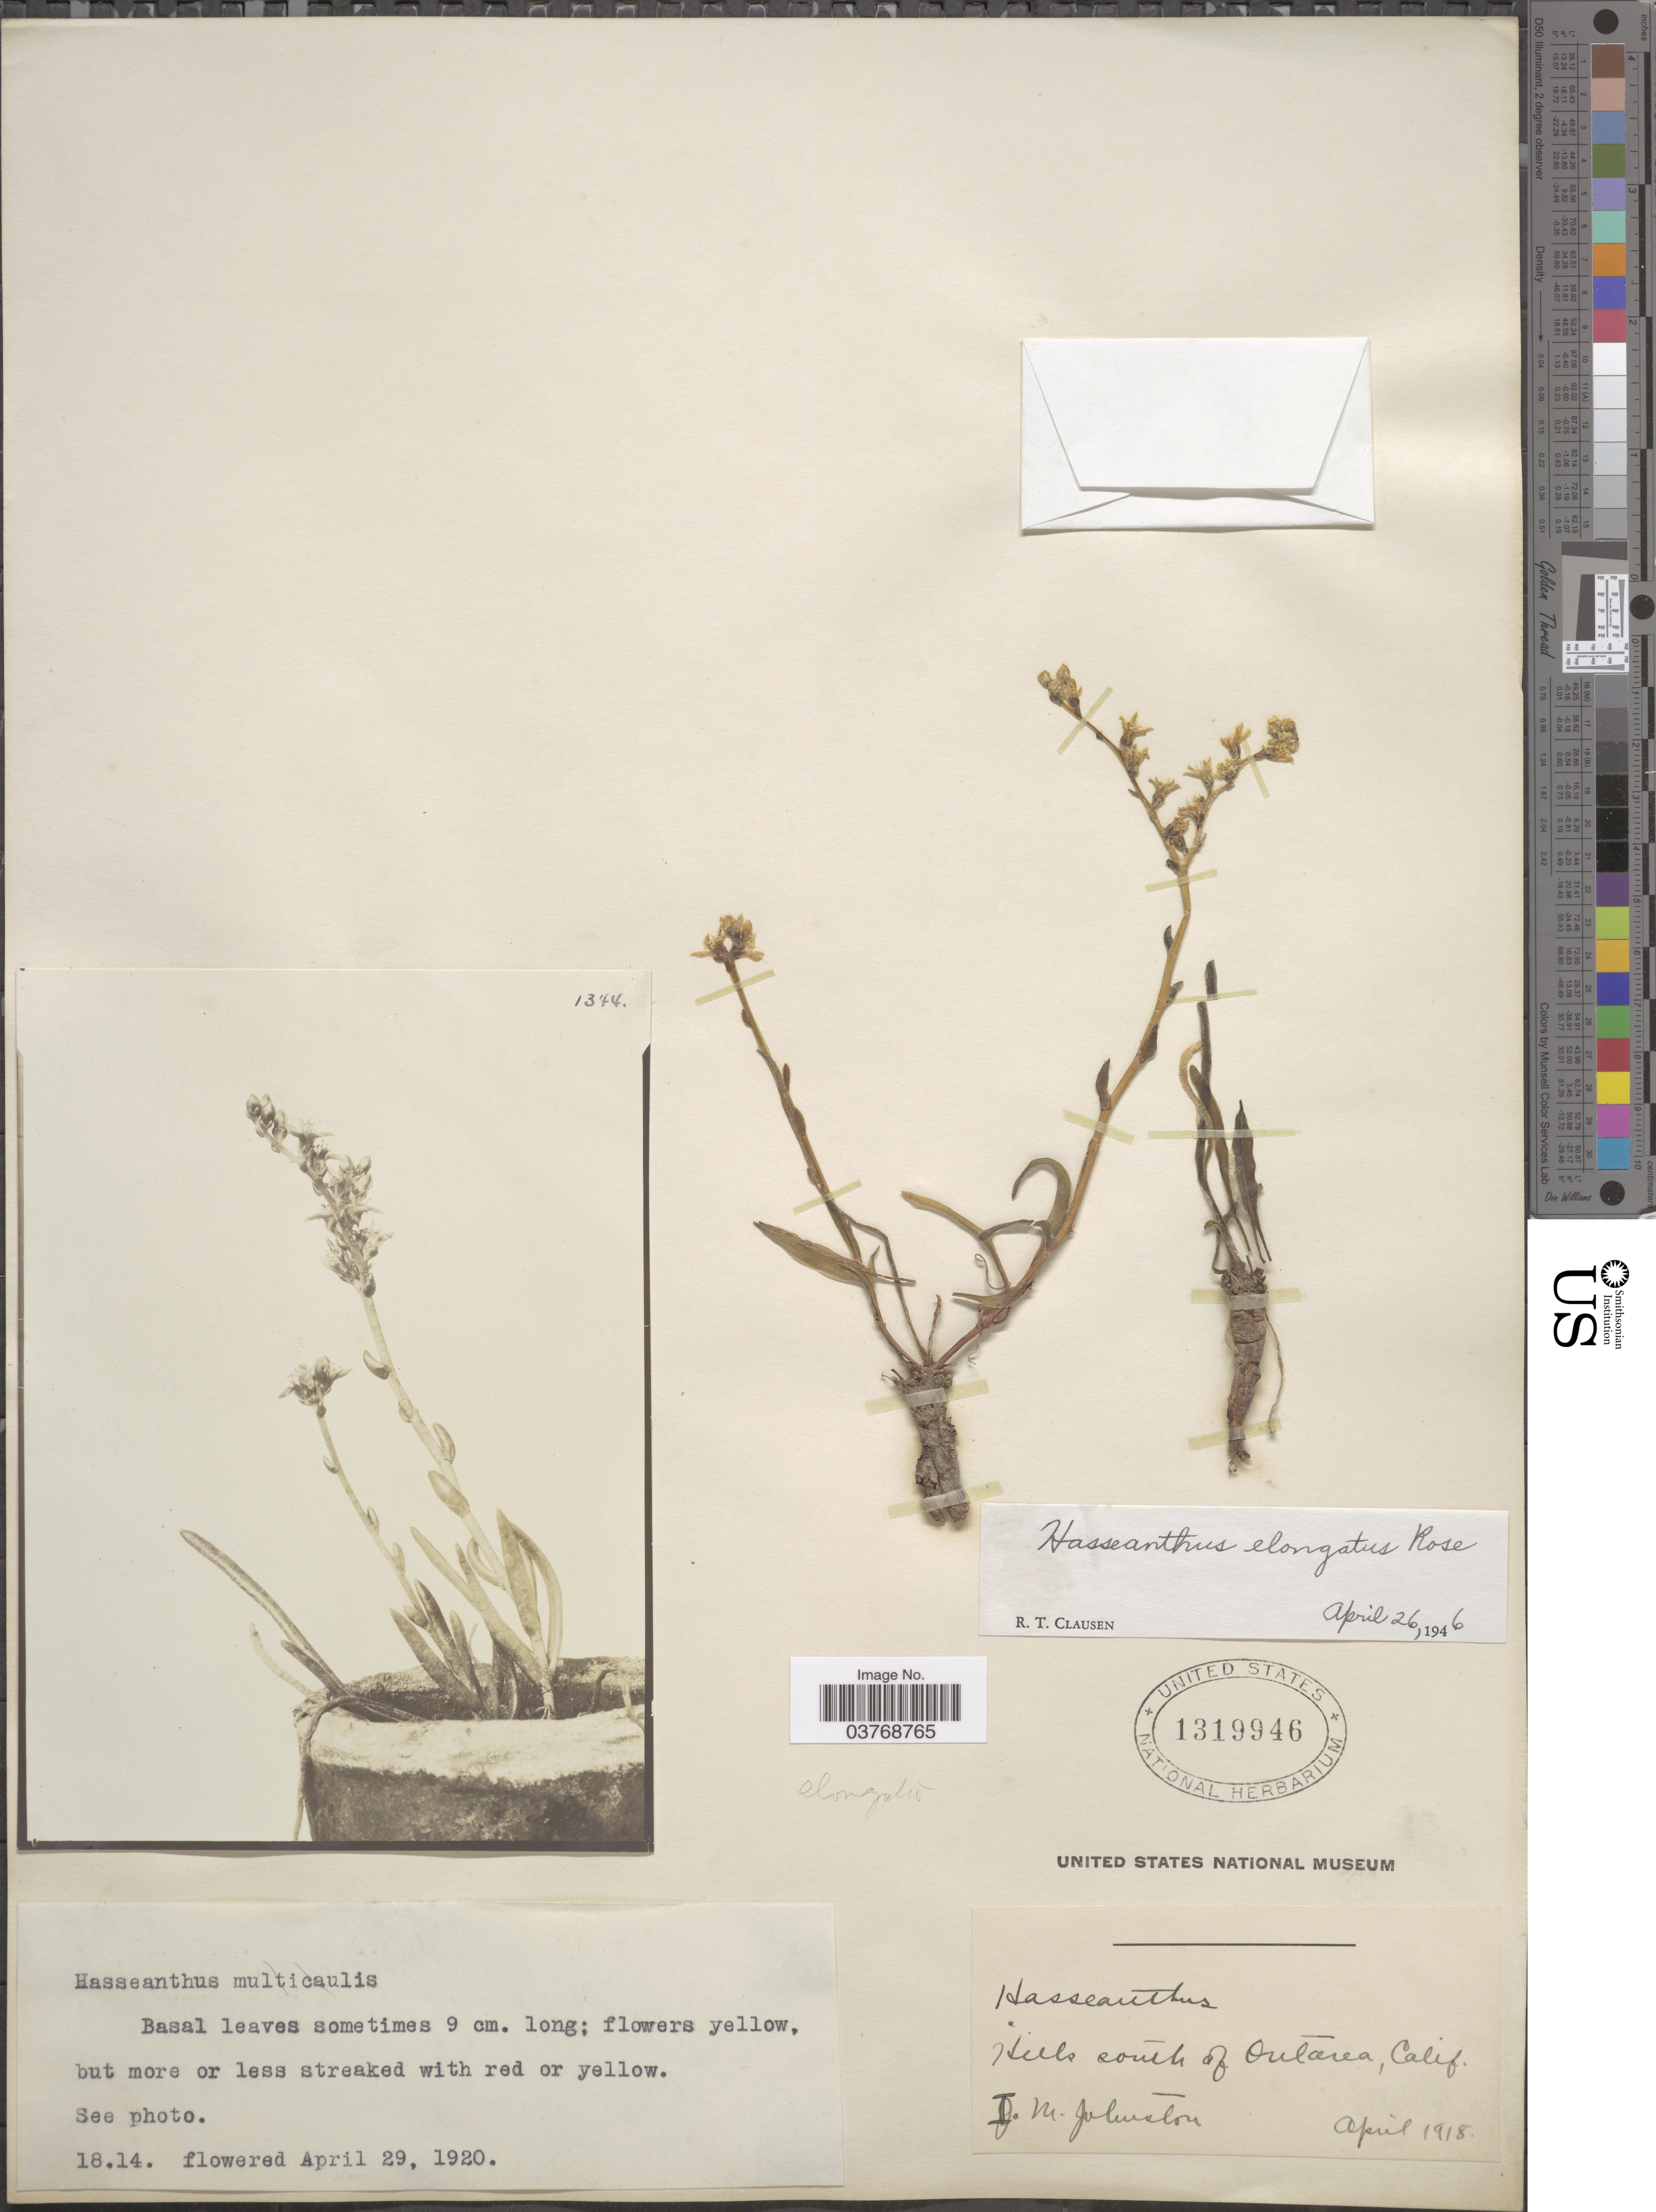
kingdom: Plantae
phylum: Tracheophyta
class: Magnoliopsida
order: Saxifragales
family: Crassulaceae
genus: Dudleya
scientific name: Dudleya multicaulis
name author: (Rose) Moran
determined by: Strong, Mark T., (BOT), Smithsonian Institution - National Museum of Natural History (UNITED STATES)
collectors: I.M. Johnston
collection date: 1918-04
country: United States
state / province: California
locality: Hills south of Ontario.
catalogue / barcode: US 1319946